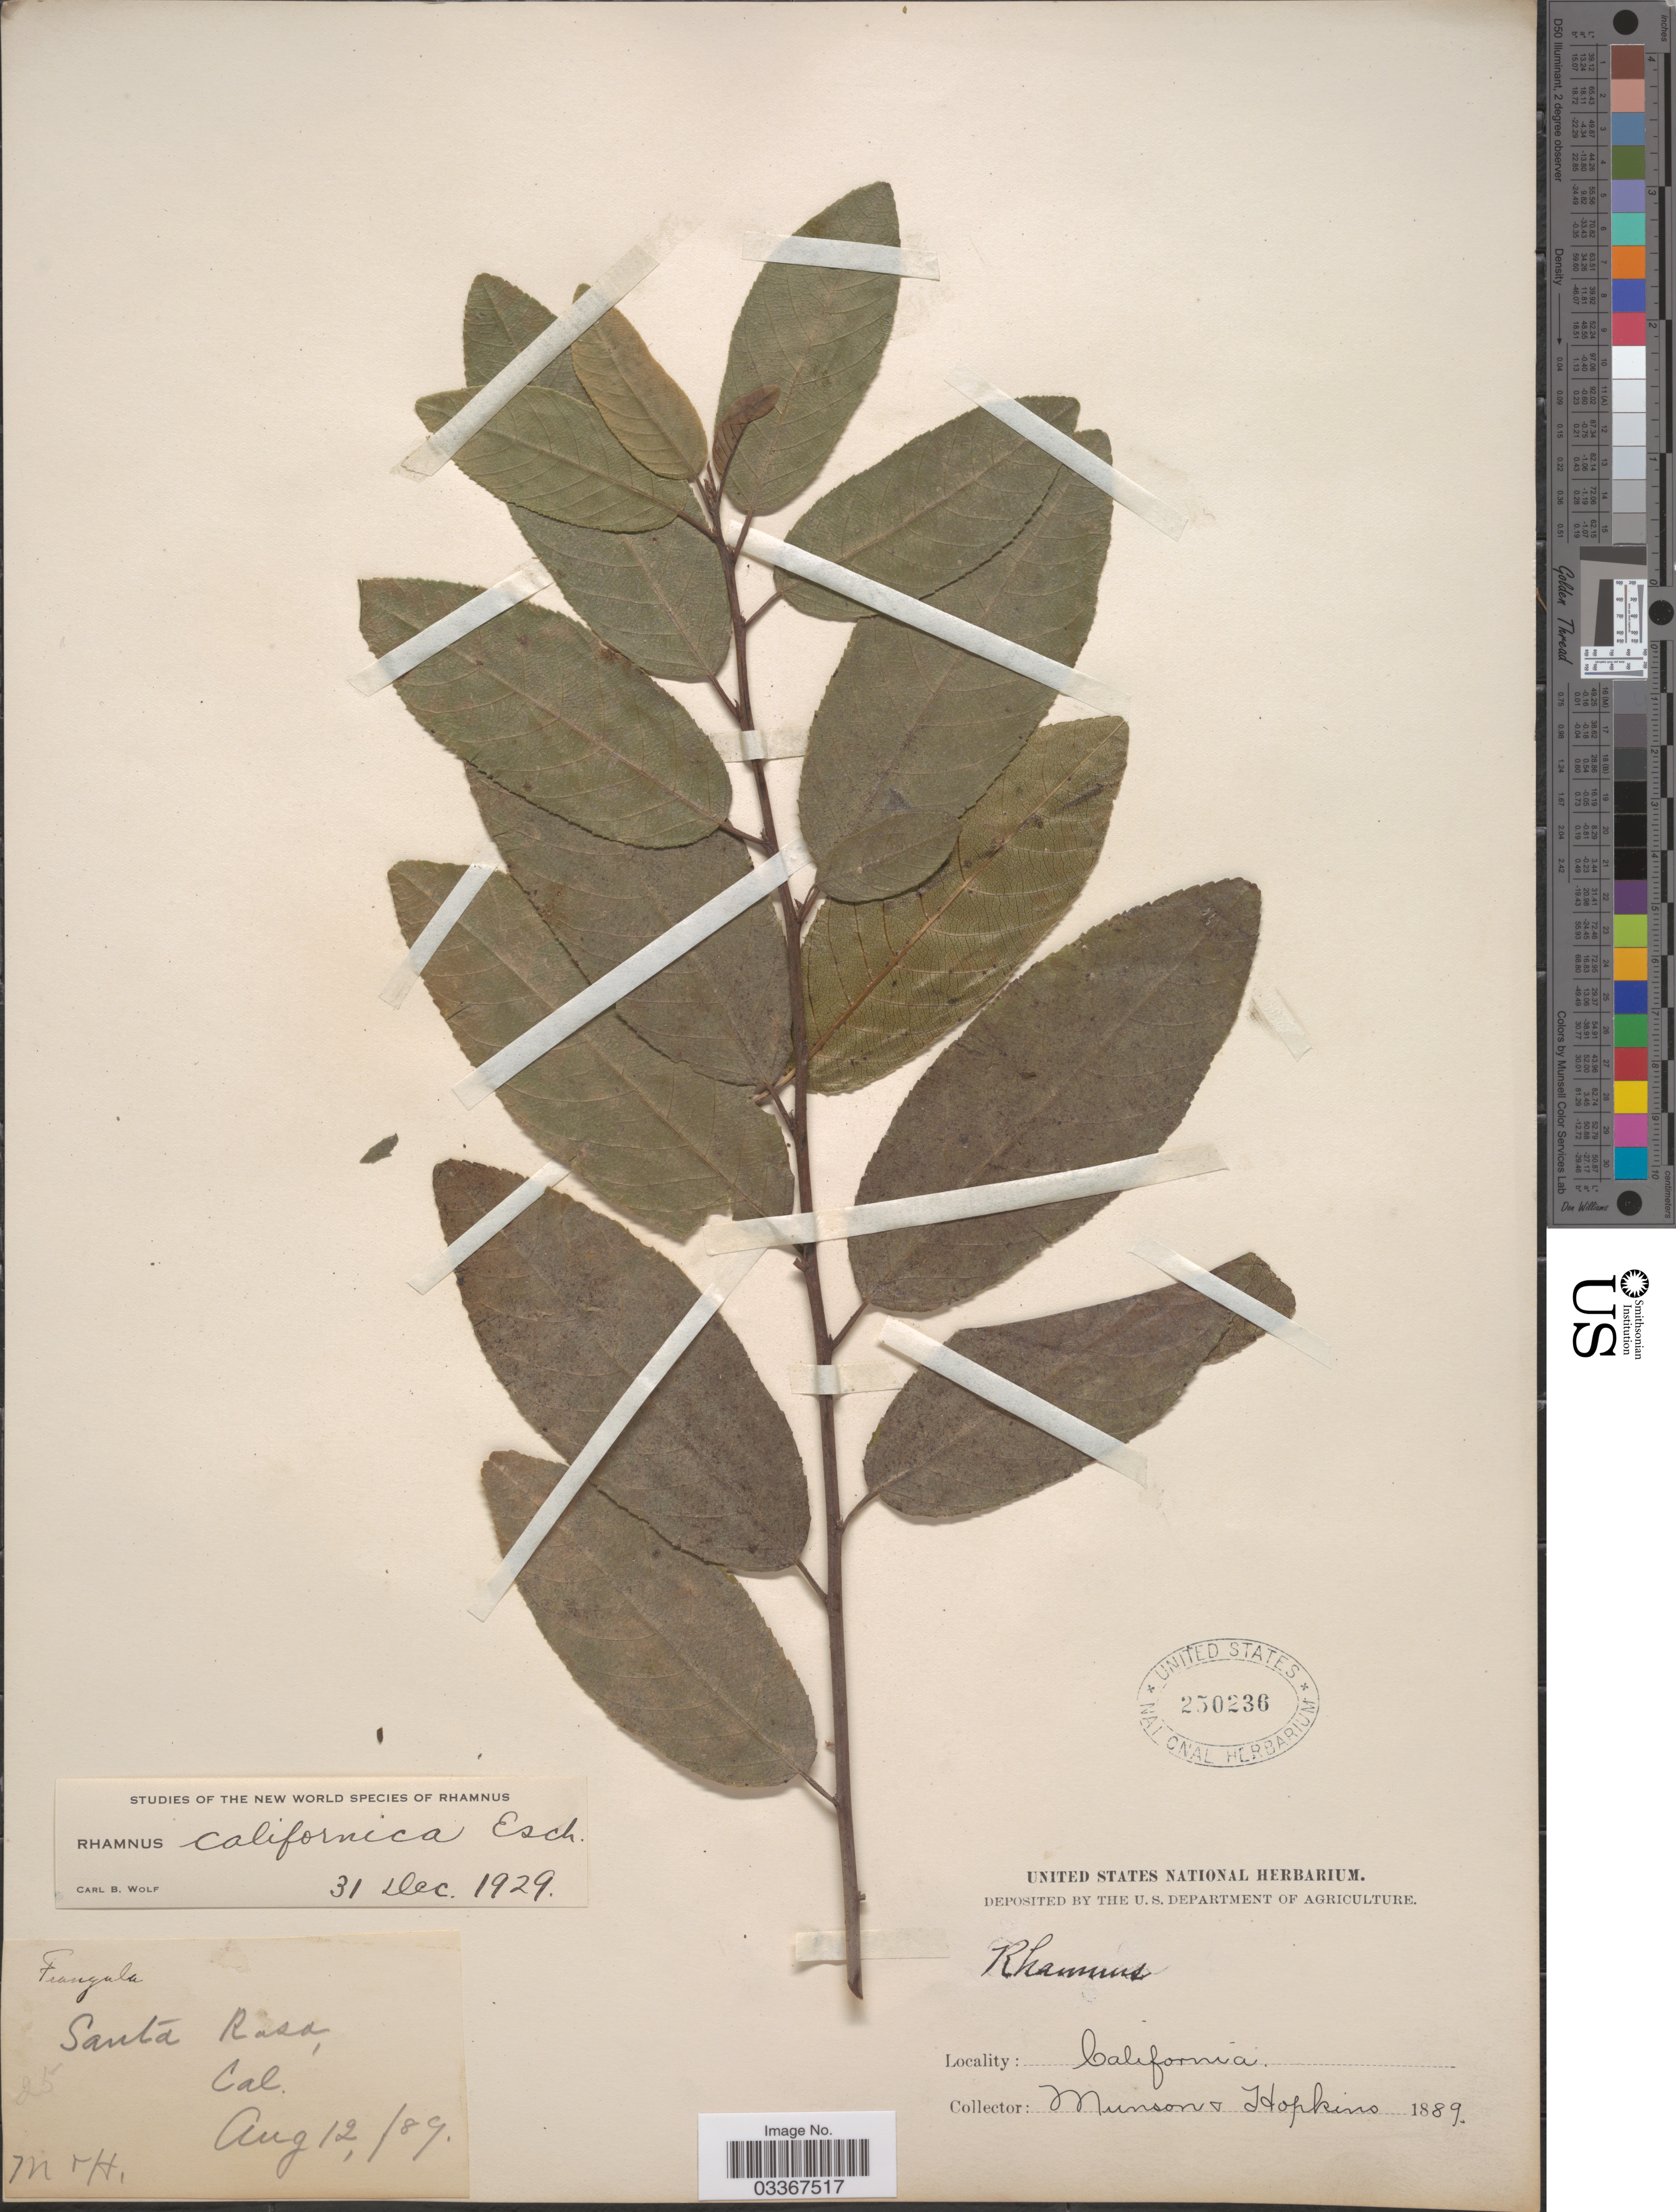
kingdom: Plantae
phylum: Tracheophyta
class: Magnoliopsida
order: Rosales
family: Rhamnaceae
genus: Frangula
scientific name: Frangula californica subsp. occidentalis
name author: (Howell) Kartesz & Gandhi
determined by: Strong, Mark T., (BOT), Smithsonian Institution - National Museum of Natural History (UNITED STATES)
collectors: -. Munson & -. Hopkins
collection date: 1889-08-12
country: United States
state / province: California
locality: Santa Rosa.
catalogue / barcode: US 250236